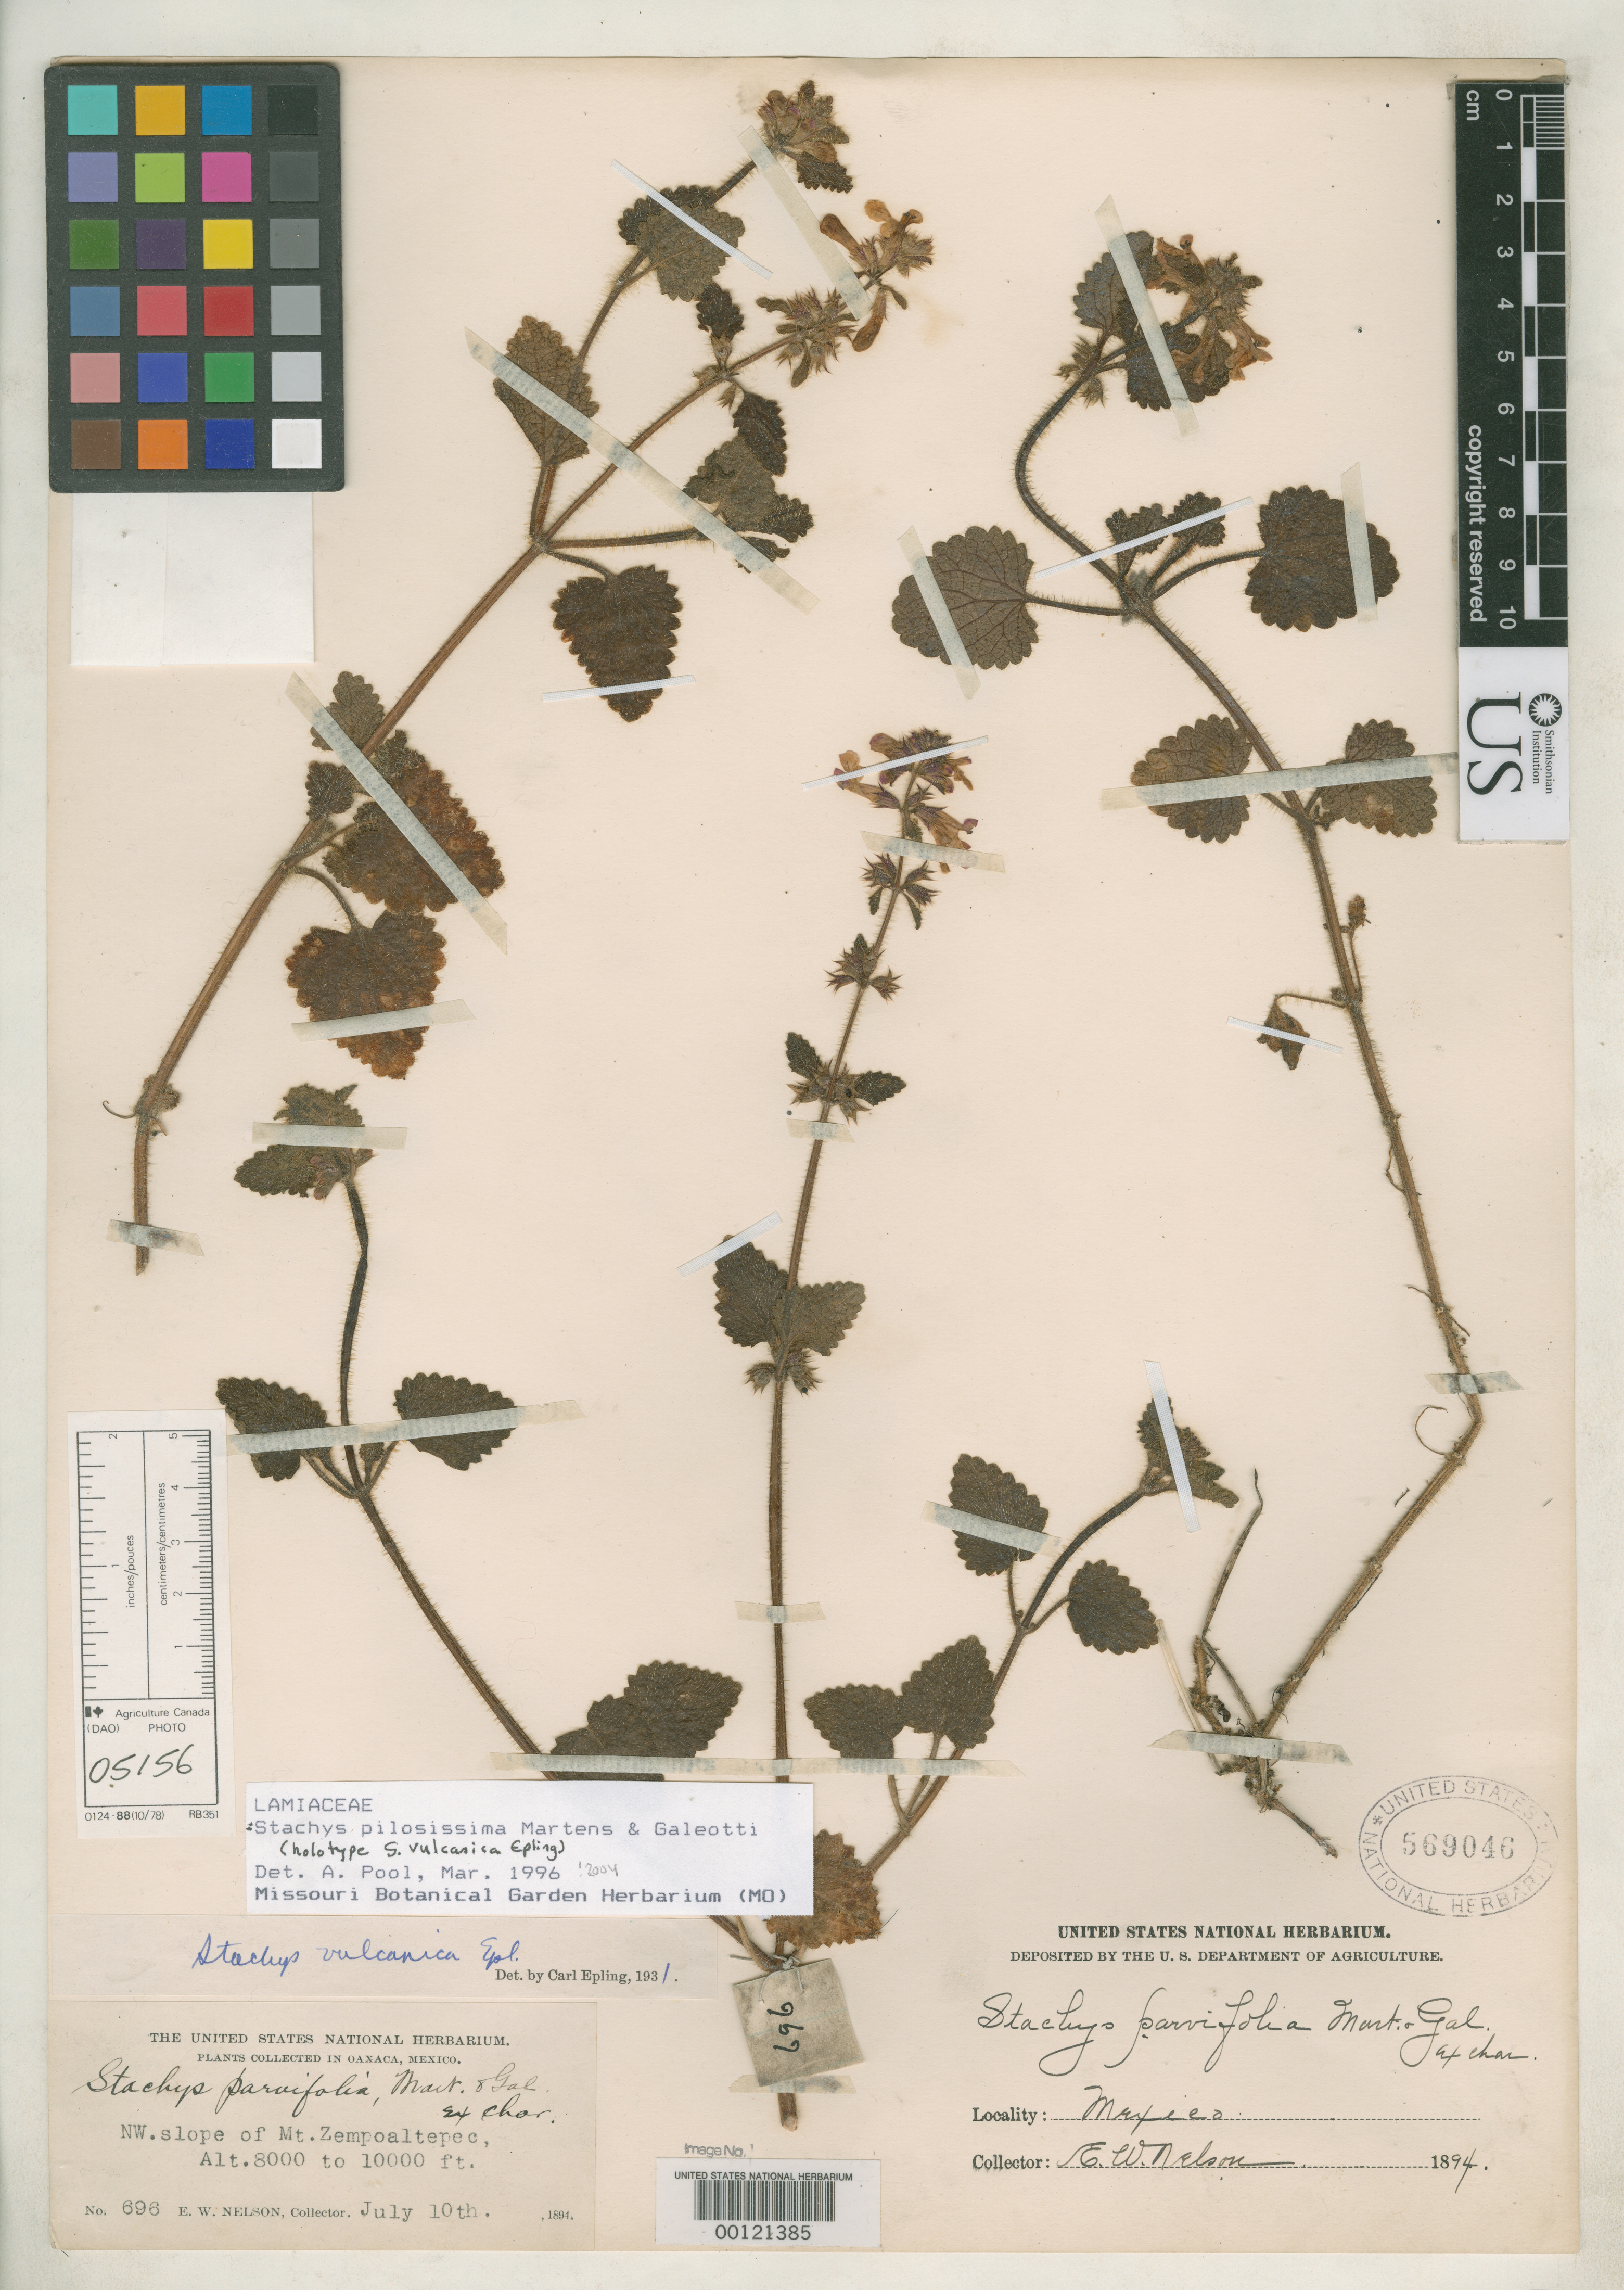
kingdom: Plantae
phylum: Tracheophyta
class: Magnoliopsida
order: Lamiales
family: Lamiaceae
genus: Stachys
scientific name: Stachys vulcanica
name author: Epling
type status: Holotype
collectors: E. W. Nelson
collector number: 696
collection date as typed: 10 Jul 1894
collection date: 1894-07-10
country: Mexico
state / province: Oaxaca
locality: NW slope of Mt. Zempoaltepec.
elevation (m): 2438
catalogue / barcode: US 569046